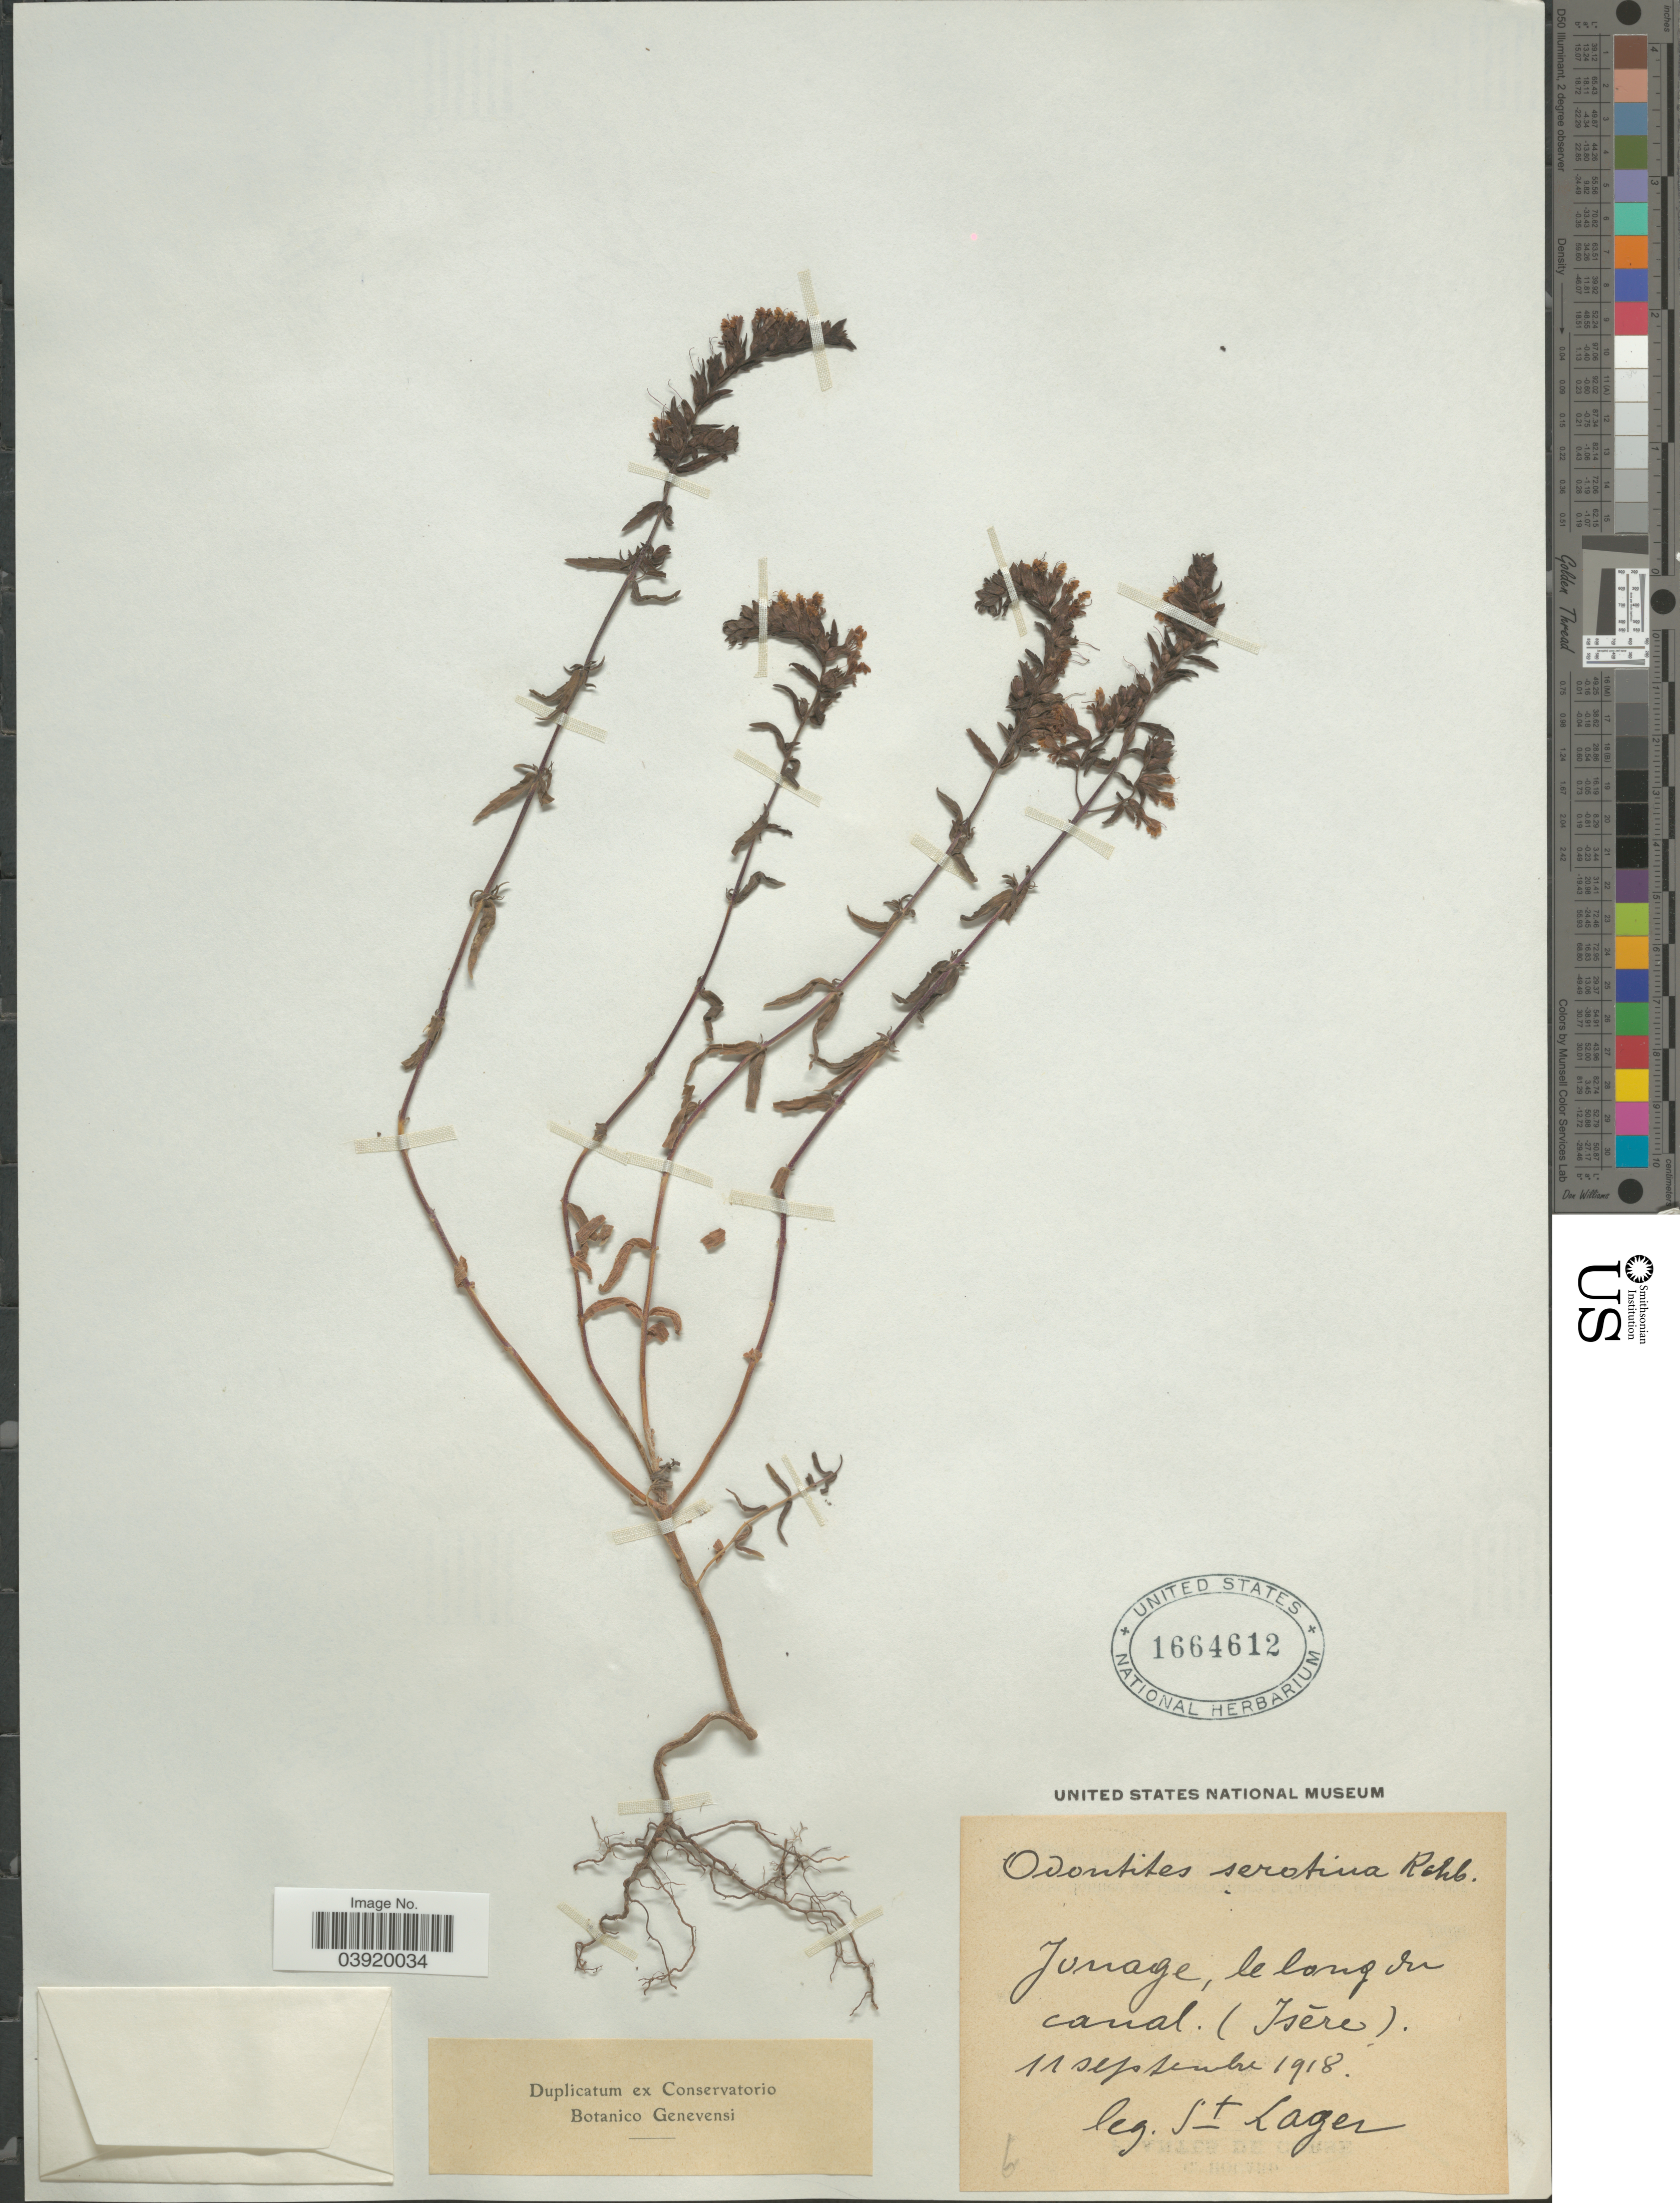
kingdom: Plantae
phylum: Tracheophyta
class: Magnoliopsida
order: Lamiales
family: Orobanchaceae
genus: Odontites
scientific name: Odontites vulgaris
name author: Moench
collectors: -. St. Lager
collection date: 1918-09-11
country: France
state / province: Auvergne-Rhône-Alpes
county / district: Isère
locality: Junage, le long du canal. (Isēre).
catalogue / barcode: US 1664612